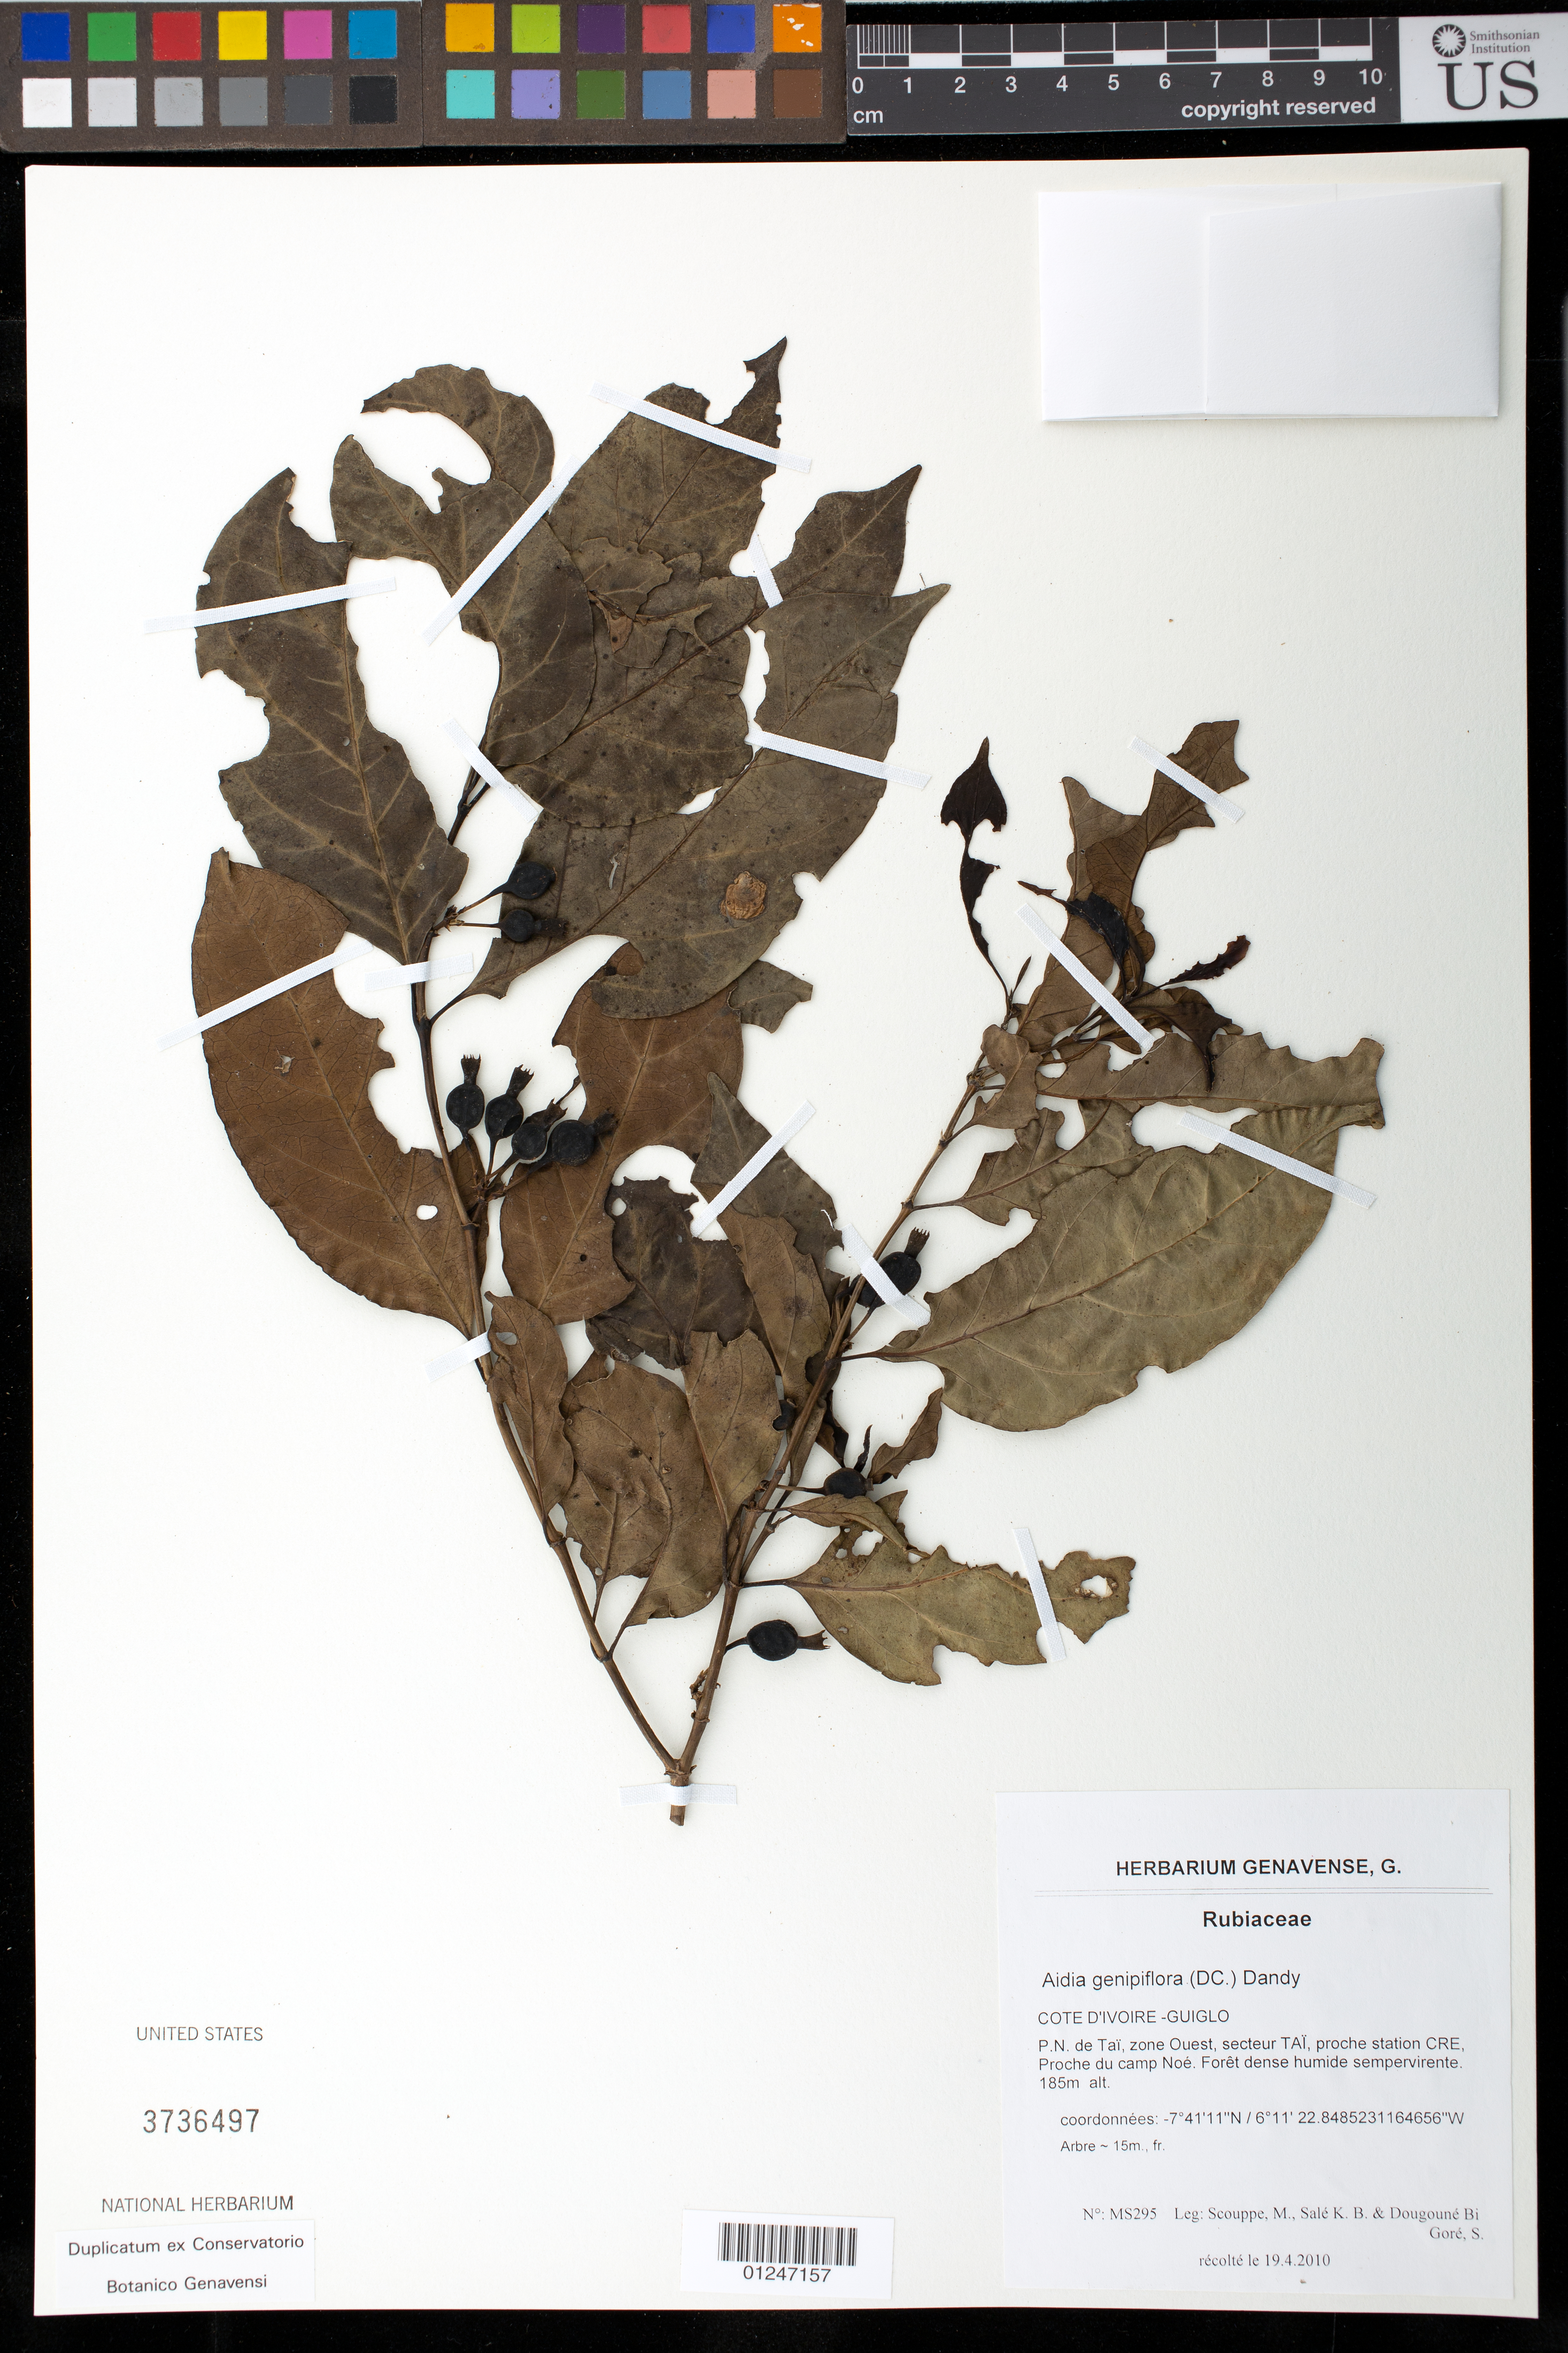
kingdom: Plantae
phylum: Tracheophyta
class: Magnoliopsida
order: Gentianales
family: Rubiaceae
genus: Aidia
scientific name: Aidia genipiflora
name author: (DC.) Dandy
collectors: M. Scouppe, K. Sale & S. Dougoune Bi Gore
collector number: MS295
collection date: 2010-04-19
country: Ivory Coast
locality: Côte d'Ivoire- GUIGLO. P.N. de Tai, zone Ouest, secteur TAI, proche station CRE, Proche de camp Noe,.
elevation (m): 185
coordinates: -7 41 11 N, 6 11 22.8485231164656 W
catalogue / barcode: US 3736497